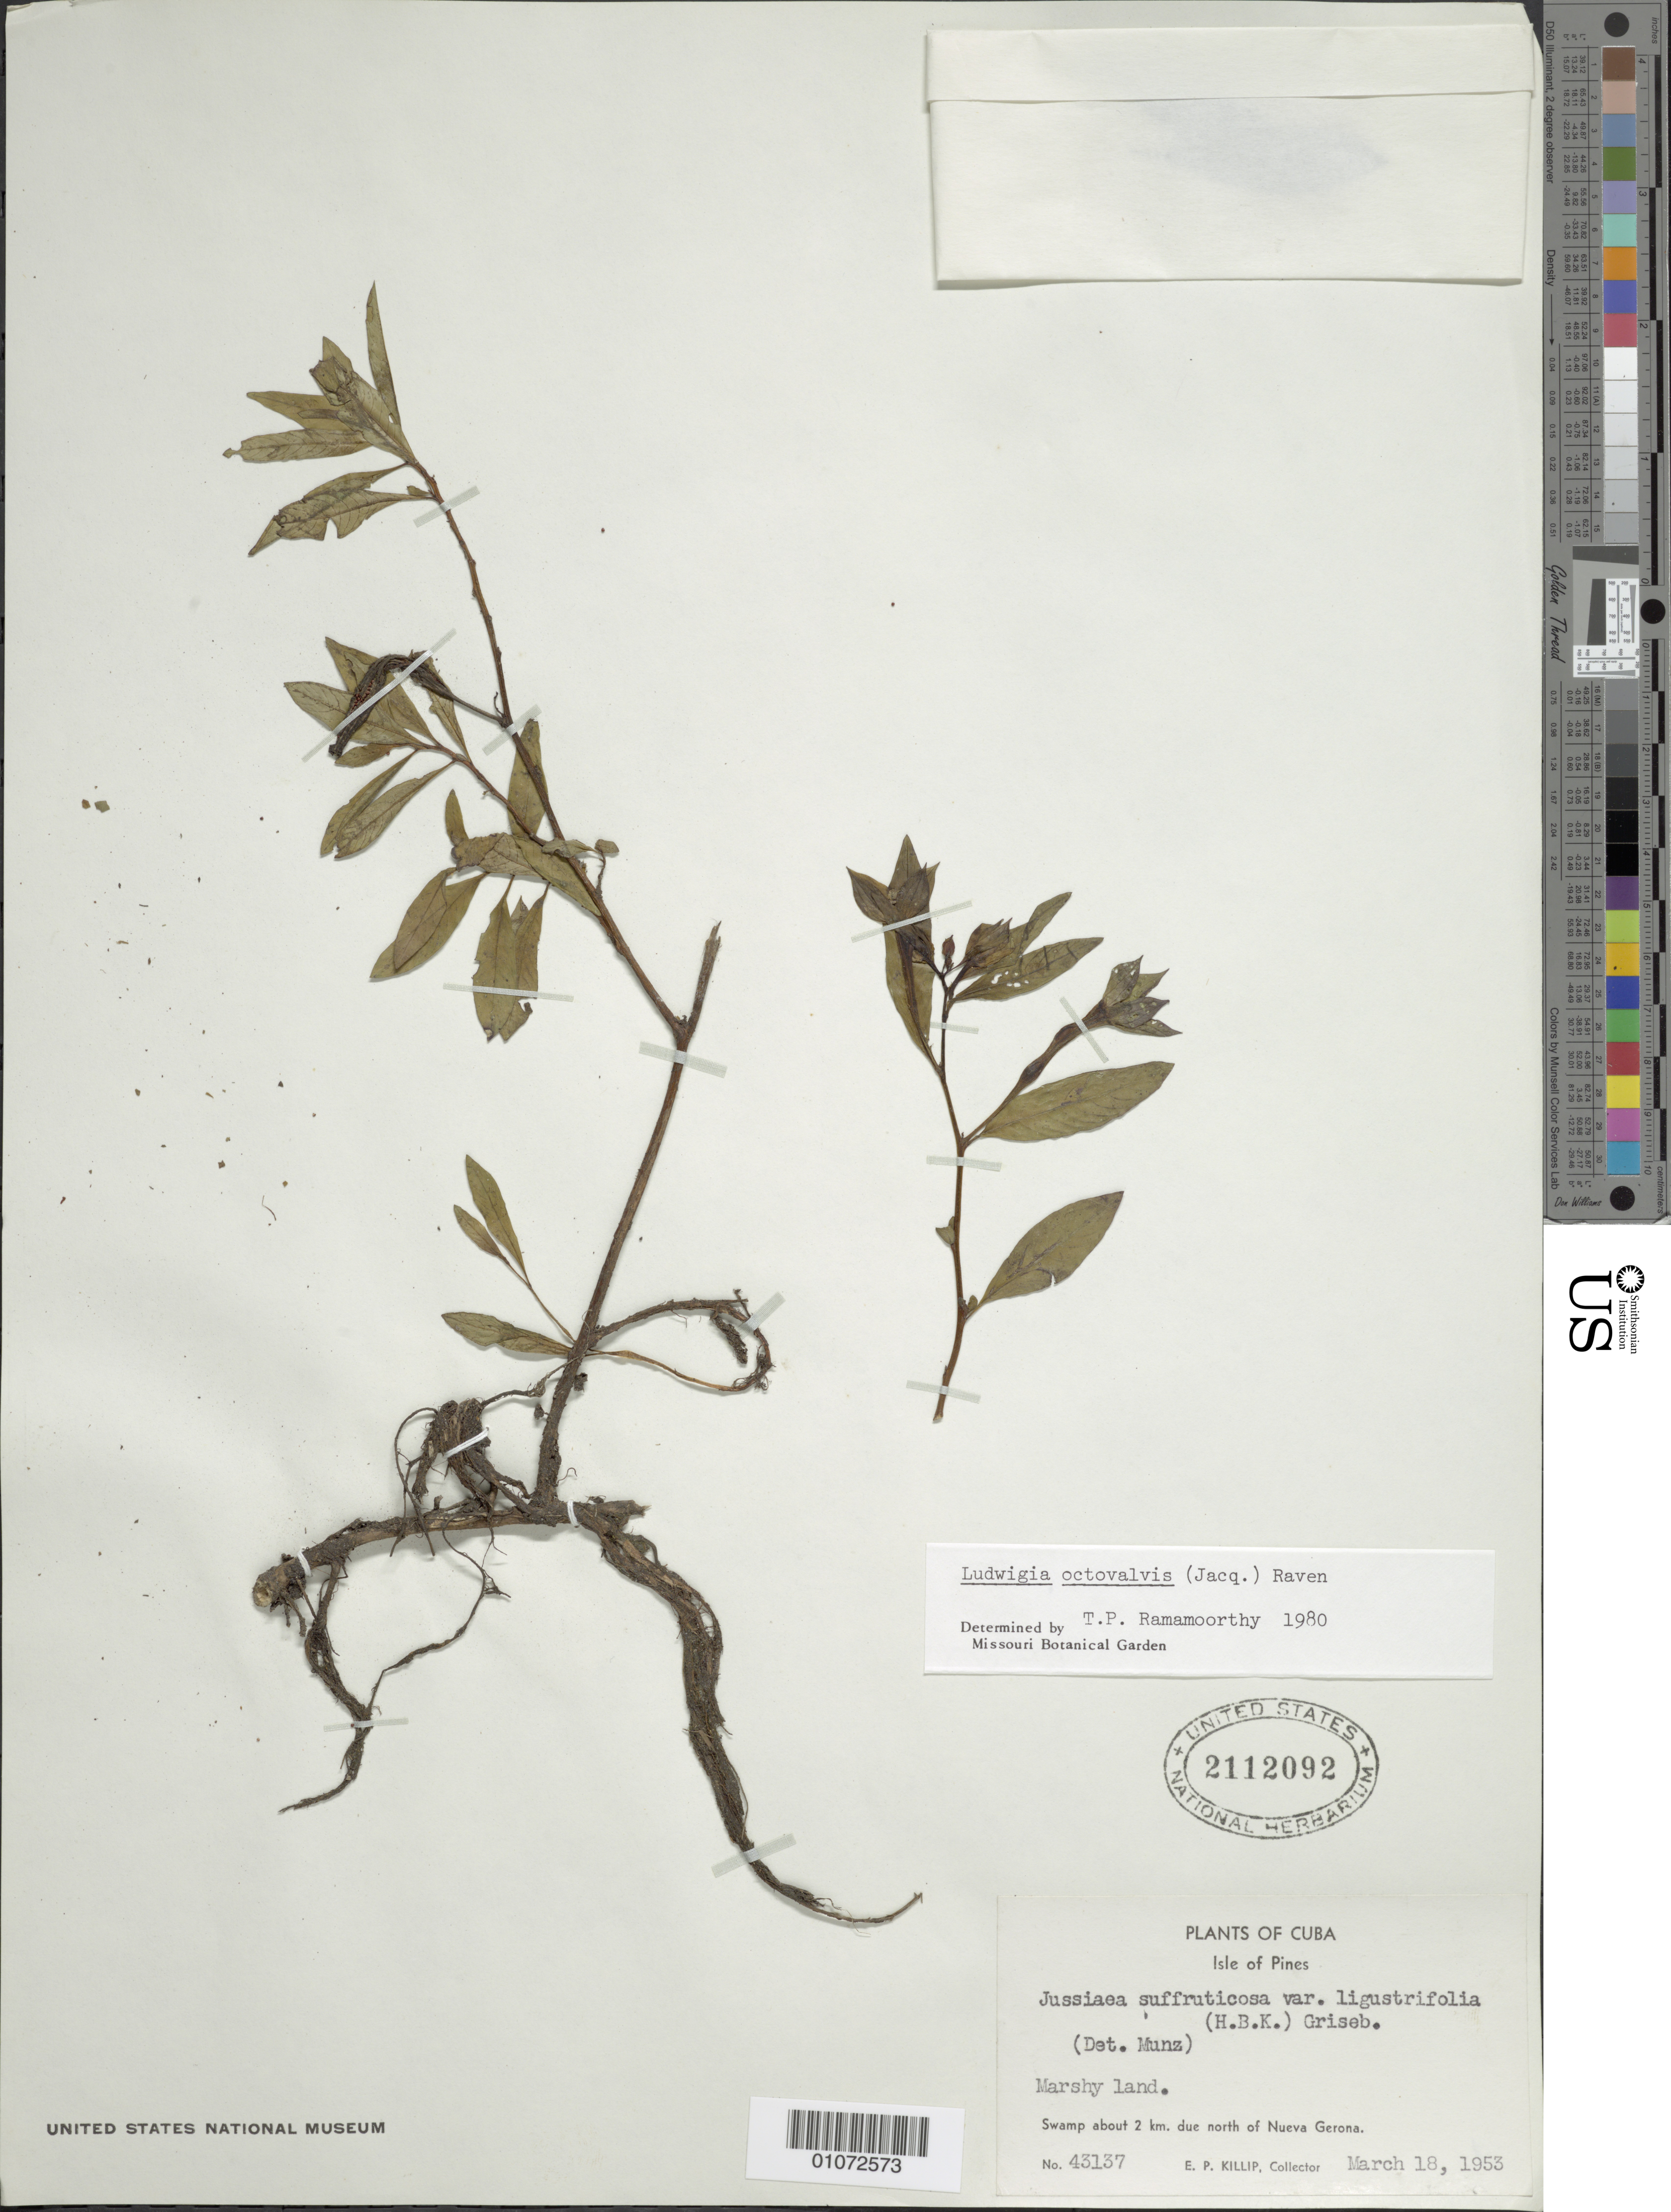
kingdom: Plantae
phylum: Tracheophyta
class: Magnoliopsida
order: Myrtales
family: Onagraceae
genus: Ludwigia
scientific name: Ludwigia octovalvis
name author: (Jacq.) P.H. Raven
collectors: E. P. Killip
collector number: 43137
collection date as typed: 18 Mar 1953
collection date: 1953-03-18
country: Cuba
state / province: Isla de La Juventud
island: Isla de la Juventud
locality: Marshy land, swamp about 2 km due north of Nueva Gerona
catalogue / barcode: US 2112092